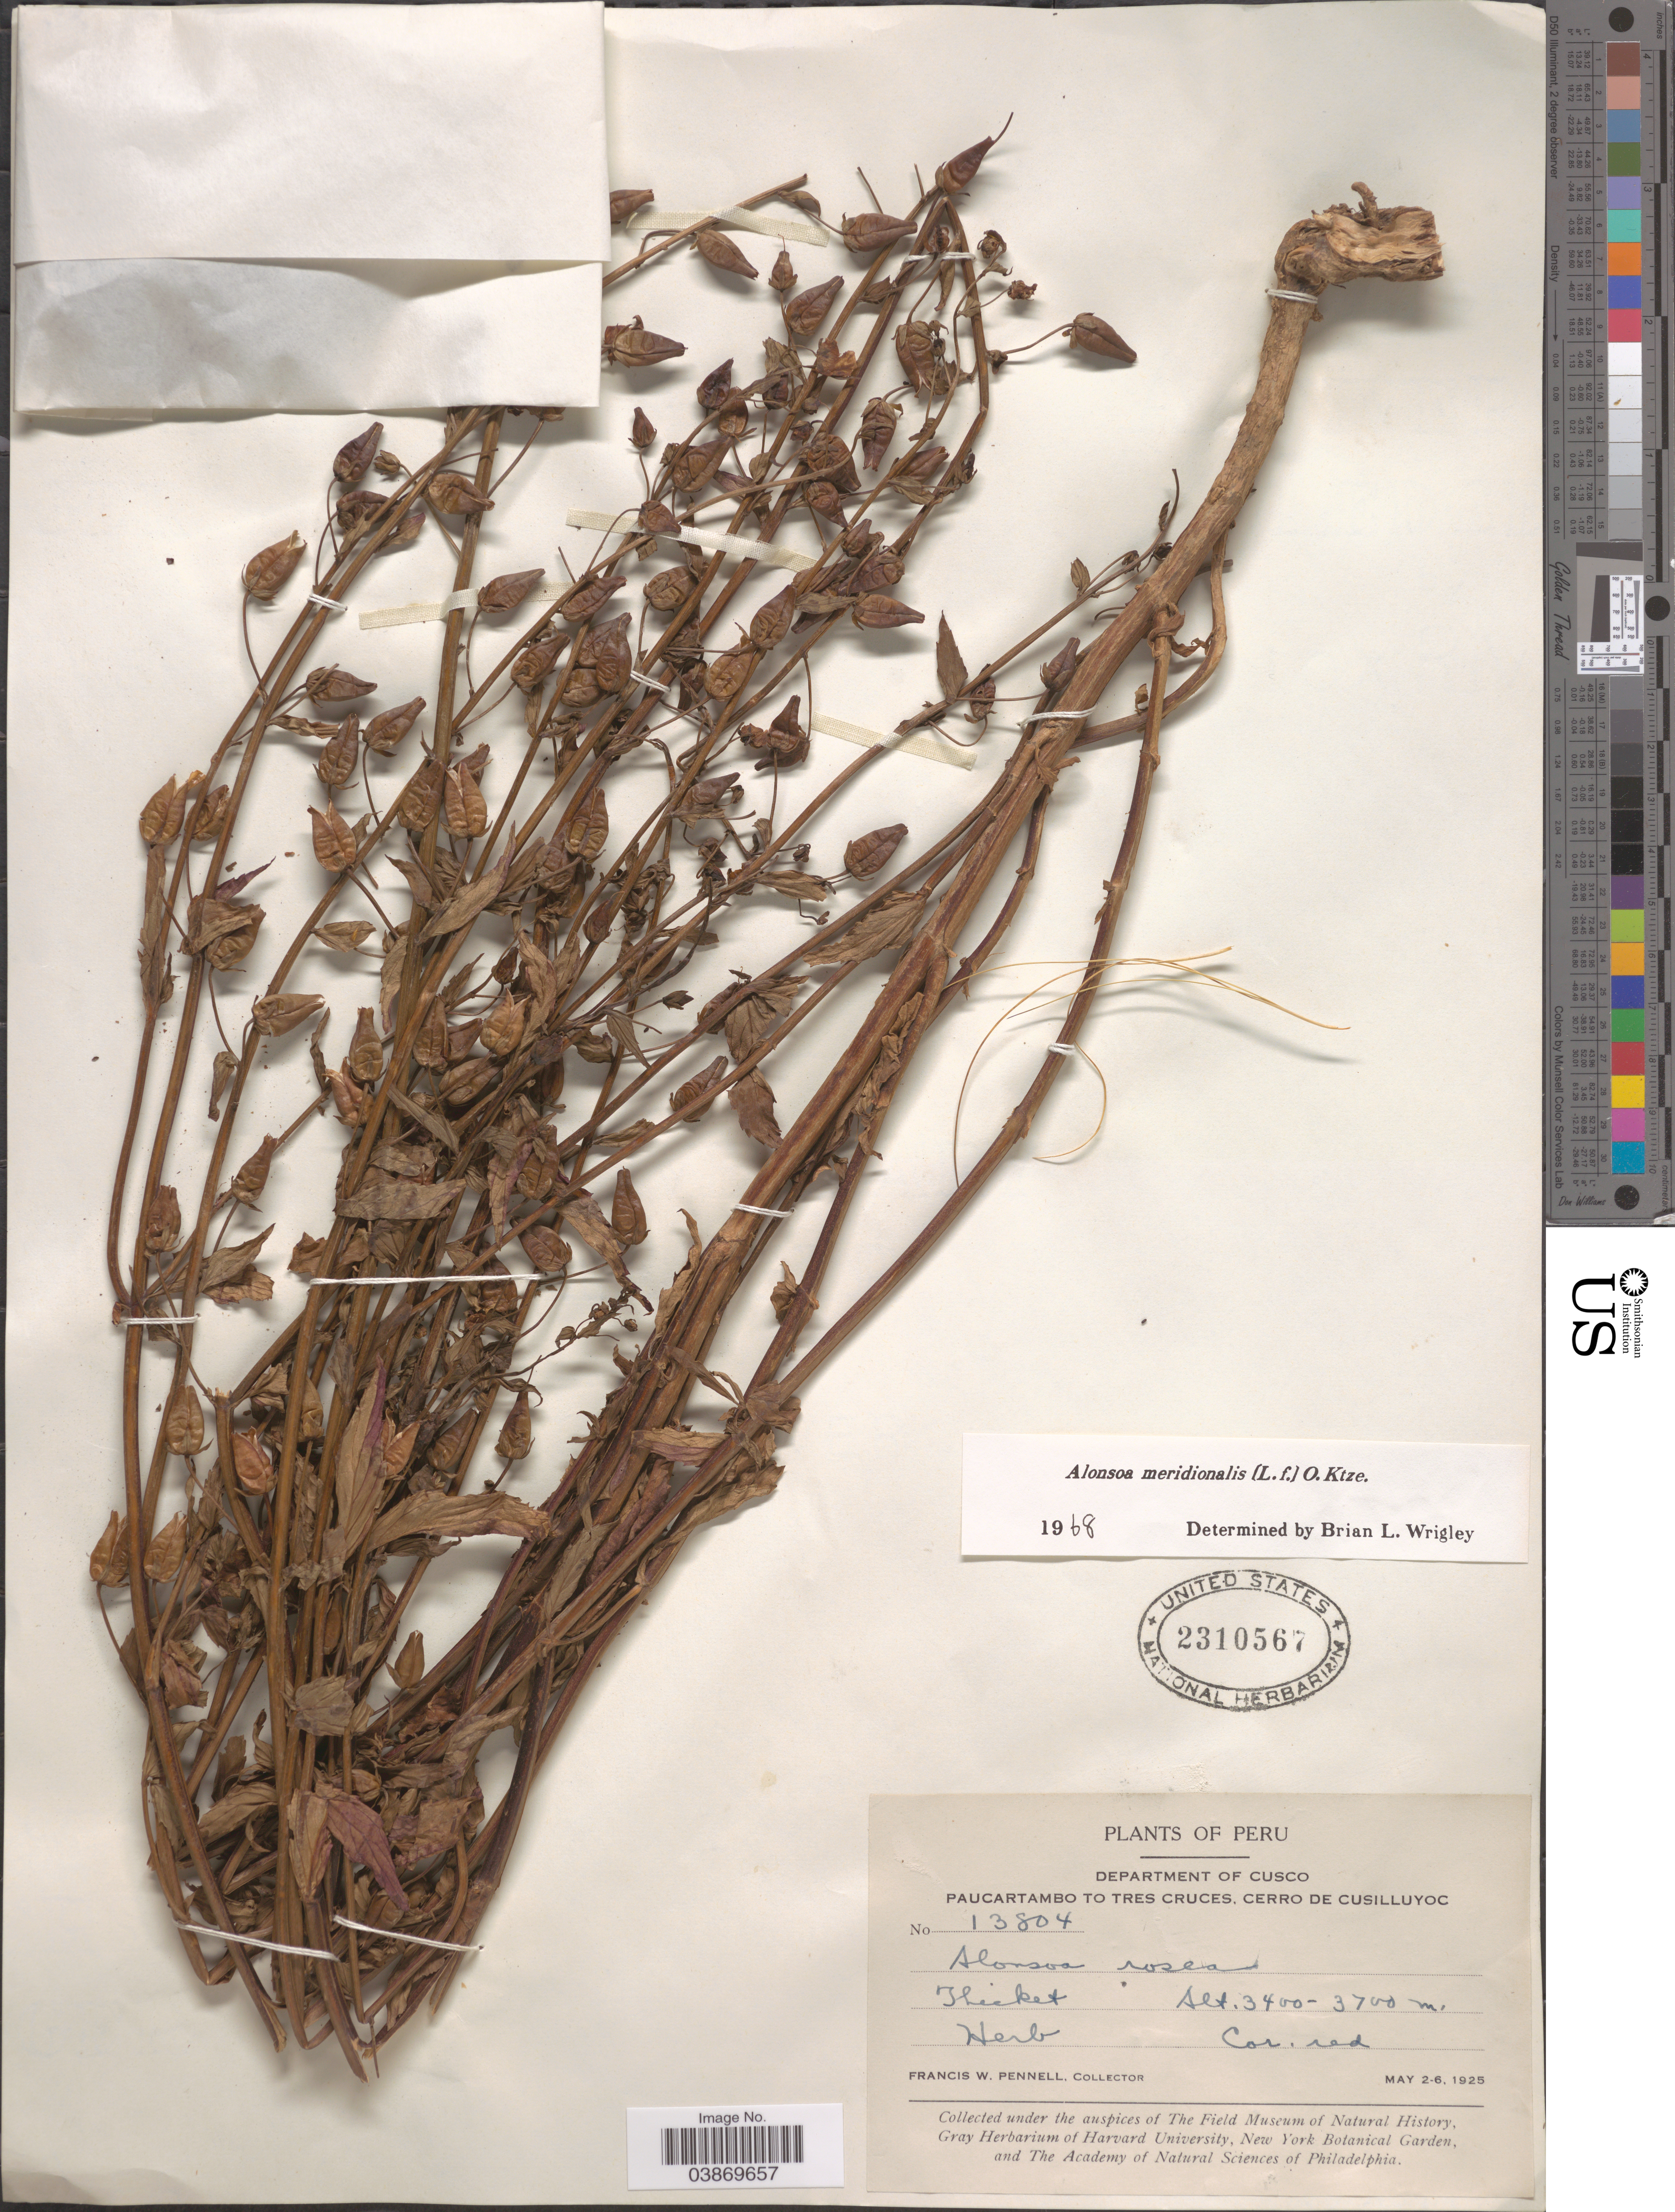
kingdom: Plantae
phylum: Tracheophyta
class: Magnoliopsida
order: Lamiales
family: Scrophulariaceae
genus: Alonsoa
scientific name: Alonsoa meridionalis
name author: (L. f.) Kuntze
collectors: F. W. Pennell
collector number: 13804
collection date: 1925-05-02/1925-05-06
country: Peru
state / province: Cusco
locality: Department of Cusco. Paucartambo to Tres Cruces, Cerro de Cusilluyoc. Thicket.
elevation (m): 3400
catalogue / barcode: US 2310567